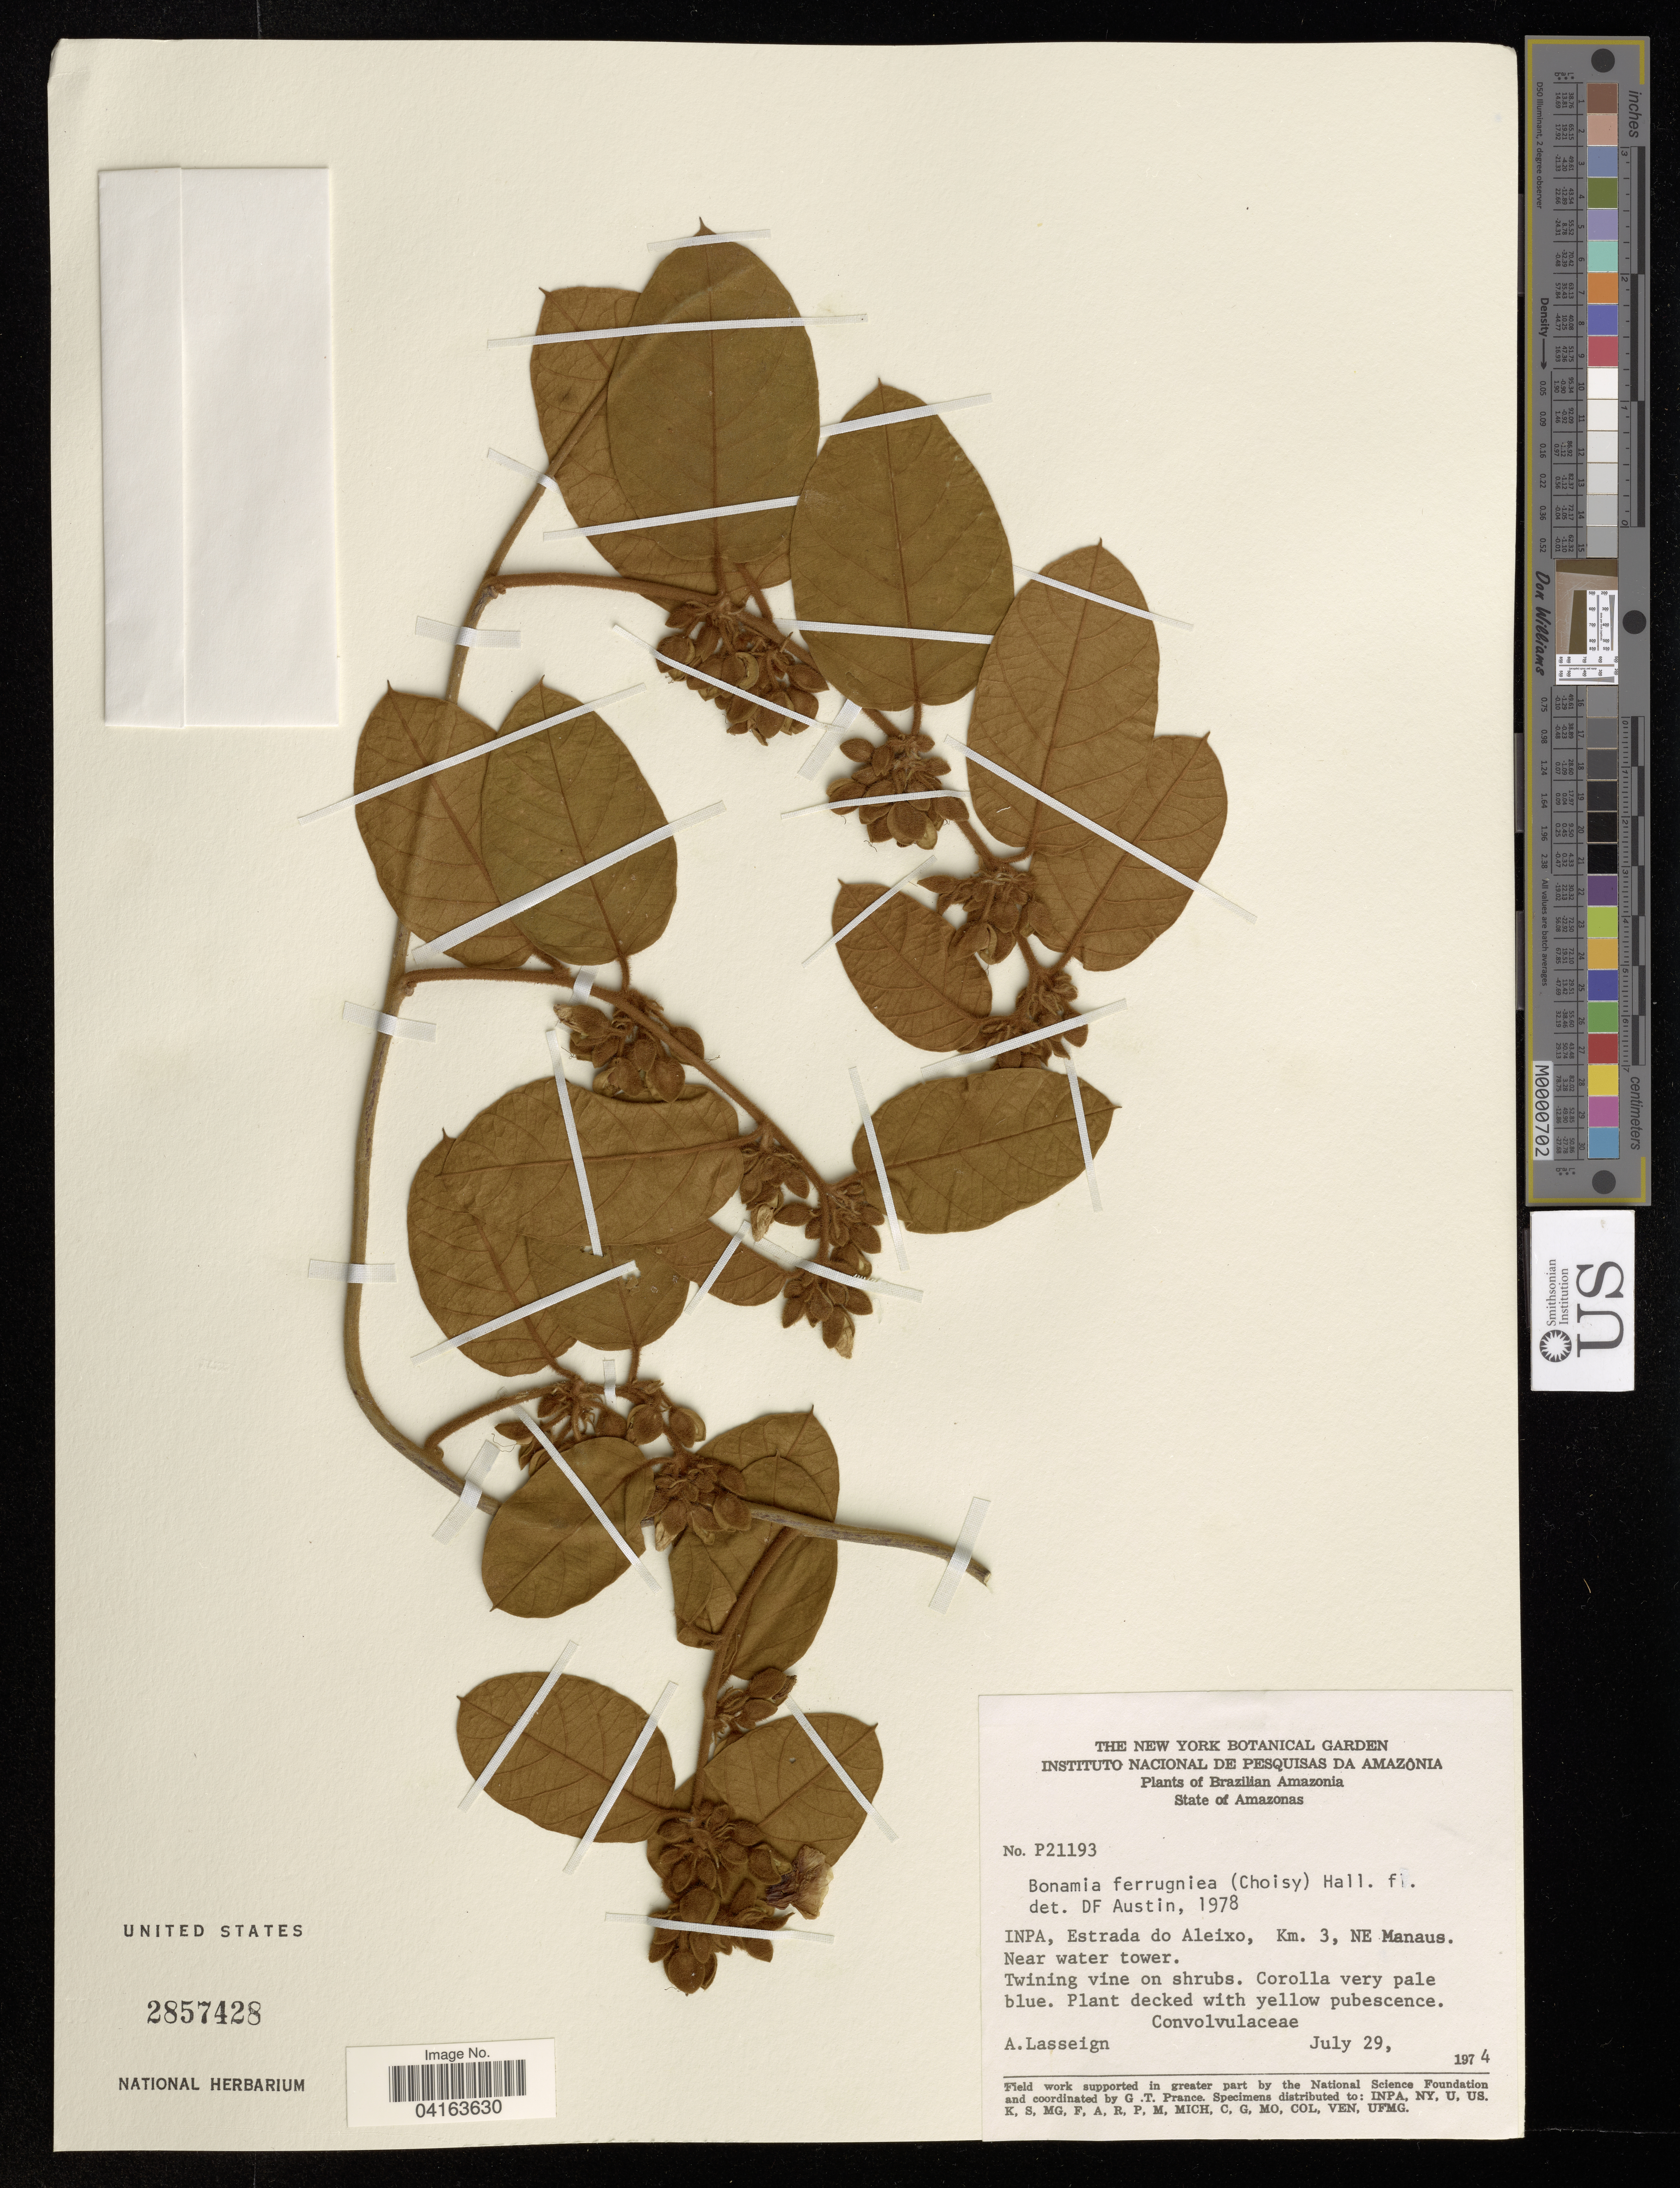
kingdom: Plantae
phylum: Tracheophyta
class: Magnoliopsida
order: Solanales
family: Convolvulaceae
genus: Bonamia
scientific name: Bonamia ferruginea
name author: (Choisy) Hallier f.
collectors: A. Lasseign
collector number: P21193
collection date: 1974-07-29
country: Brazil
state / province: Amazonas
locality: Inpa, Estrada do Aleixo, Km. 3, Ne Manaus. Near water tower.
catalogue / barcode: US 2857428